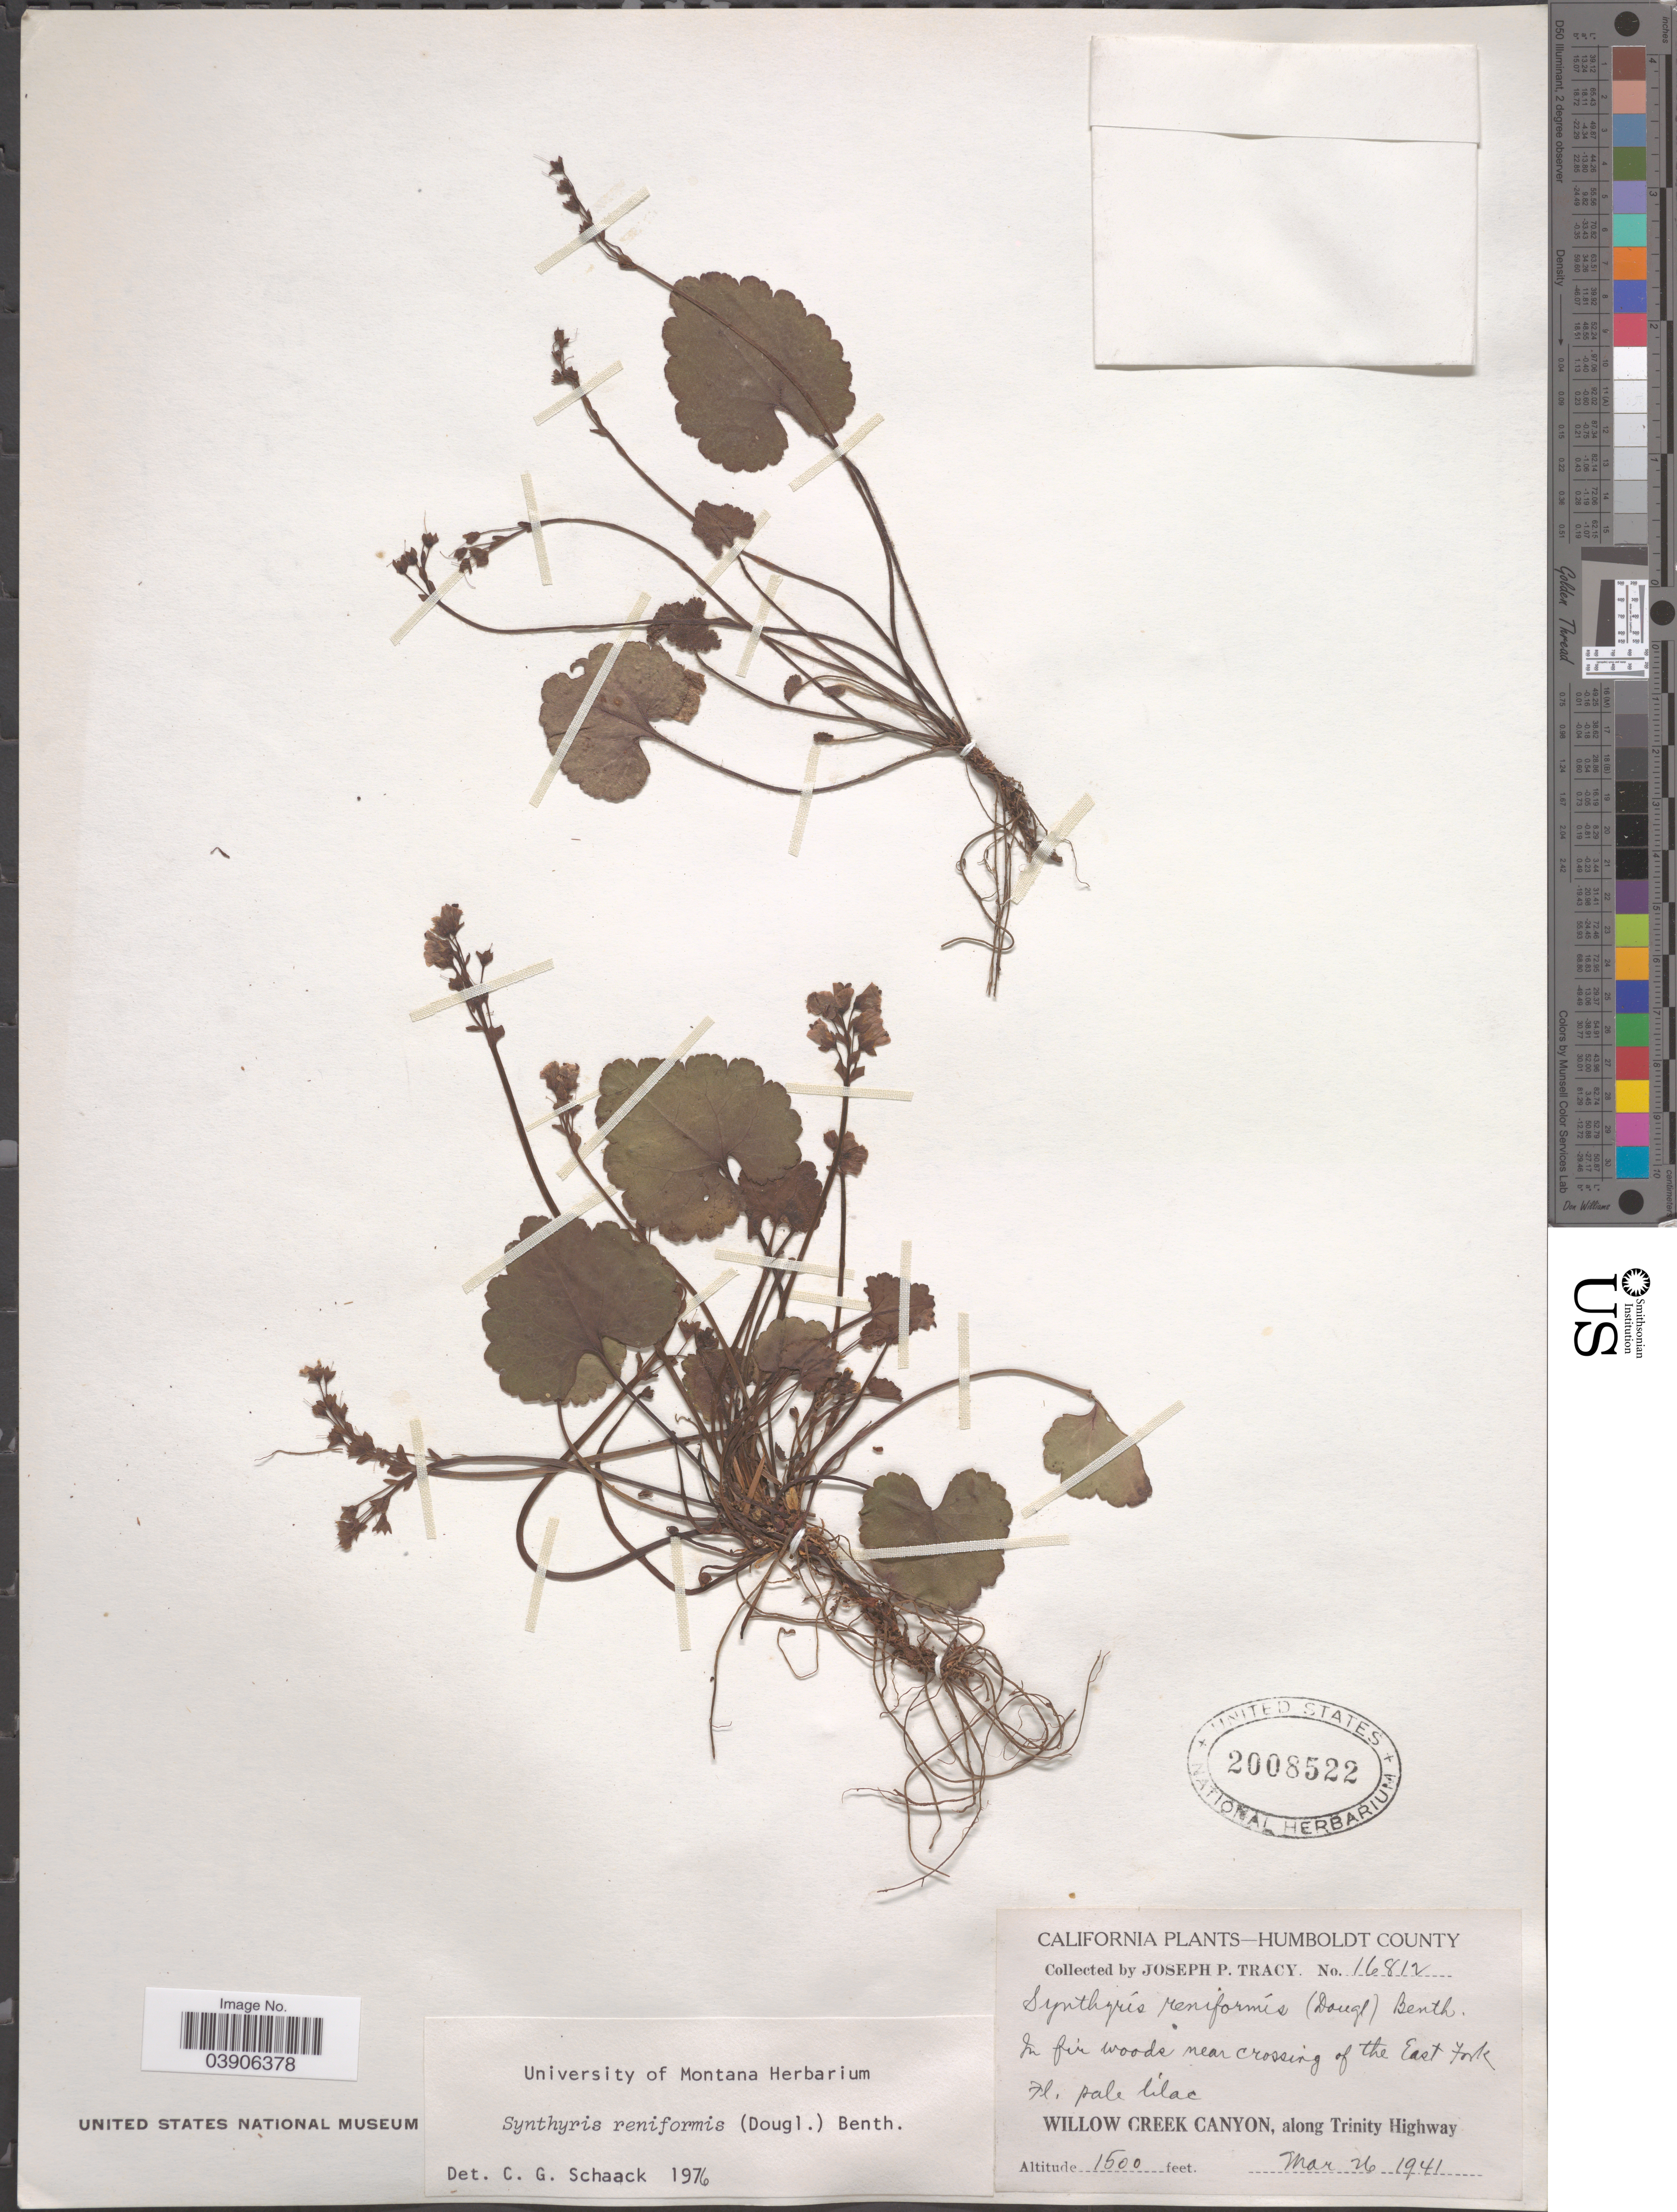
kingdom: Plantae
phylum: Tracheophyta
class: Magnoliopsida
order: Lamiales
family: Plantaginaceae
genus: Synthyris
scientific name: Synthyris reniformis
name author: Benth.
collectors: J. Tracy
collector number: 16812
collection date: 1941-03-26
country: United States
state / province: California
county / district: Humboldt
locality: Humboldt County. In fir woods near crossing of the East Fork. Willow Creek Canyon, along Trinity Highway.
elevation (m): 457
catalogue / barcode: US 2008522